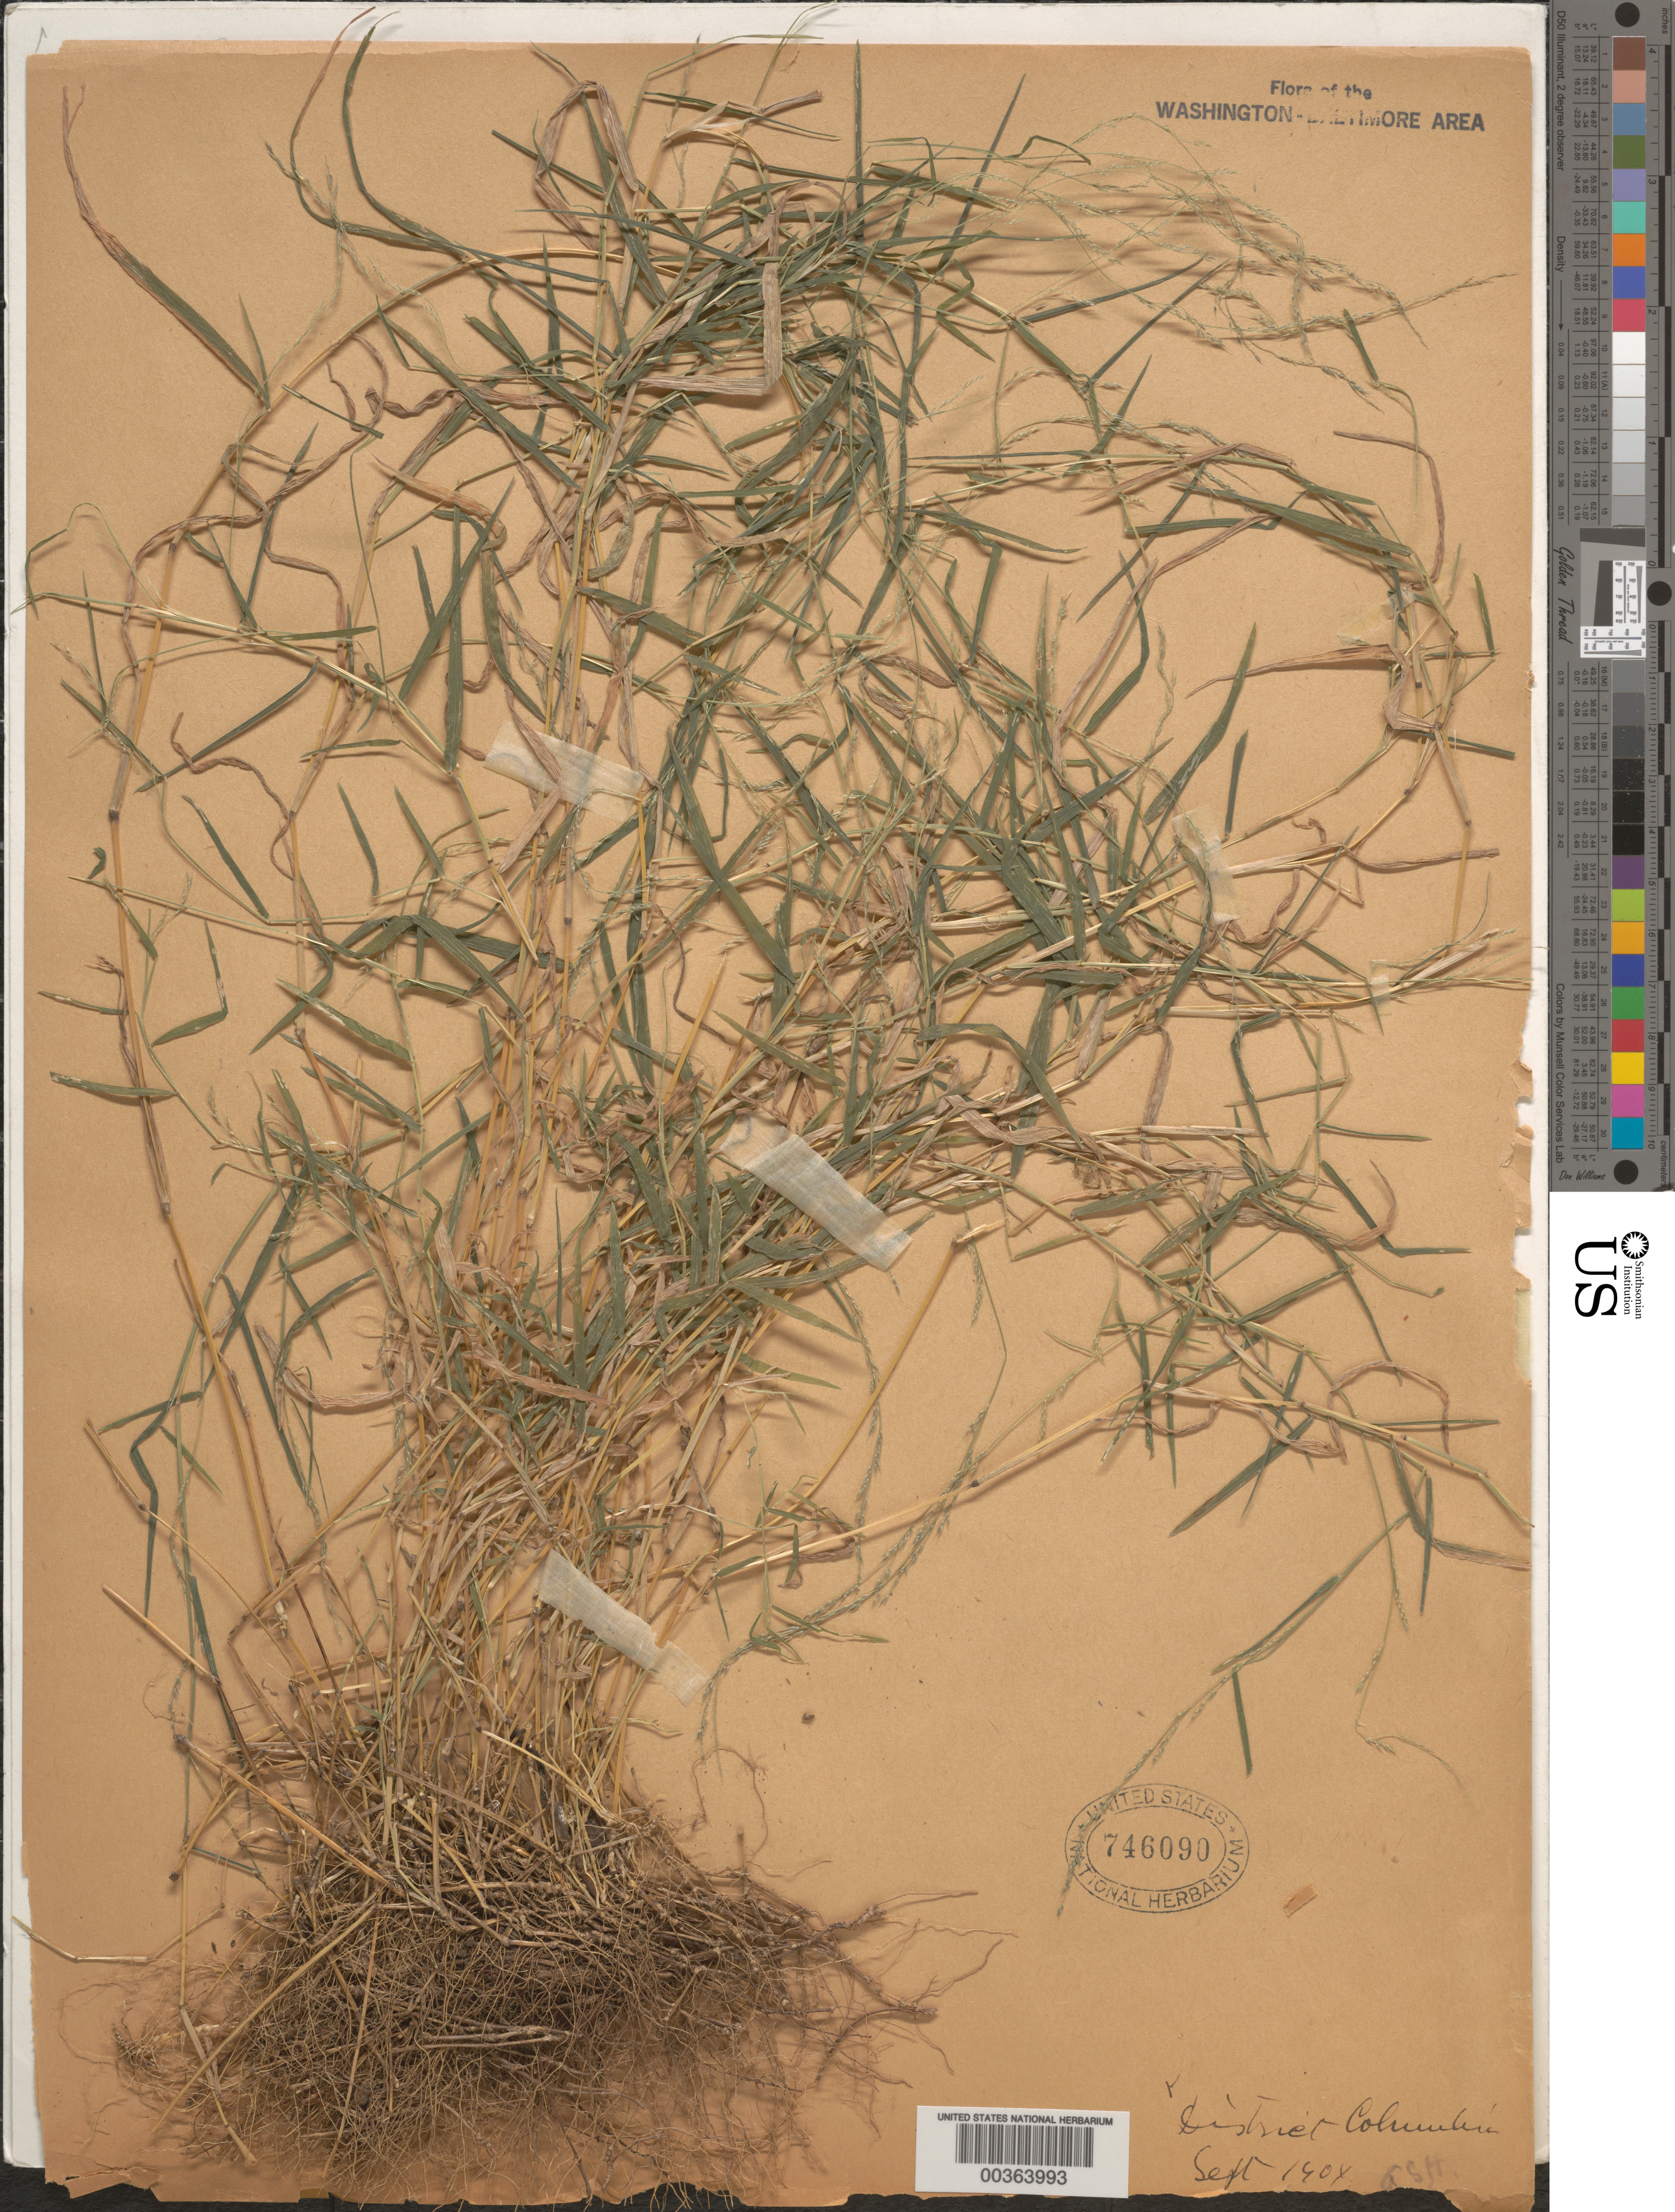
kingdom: Plantae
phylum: Tracheophyta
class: Liliopsida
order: Poales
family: Poaceae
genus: Muhlenbergia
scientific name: Muhlenbergia schreberi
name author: J.F. Gmel.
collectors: A. S. Hitchcock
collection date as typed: Sep 1904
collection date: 1904-09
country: United States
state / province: District of Columbia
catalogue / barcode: US 746090